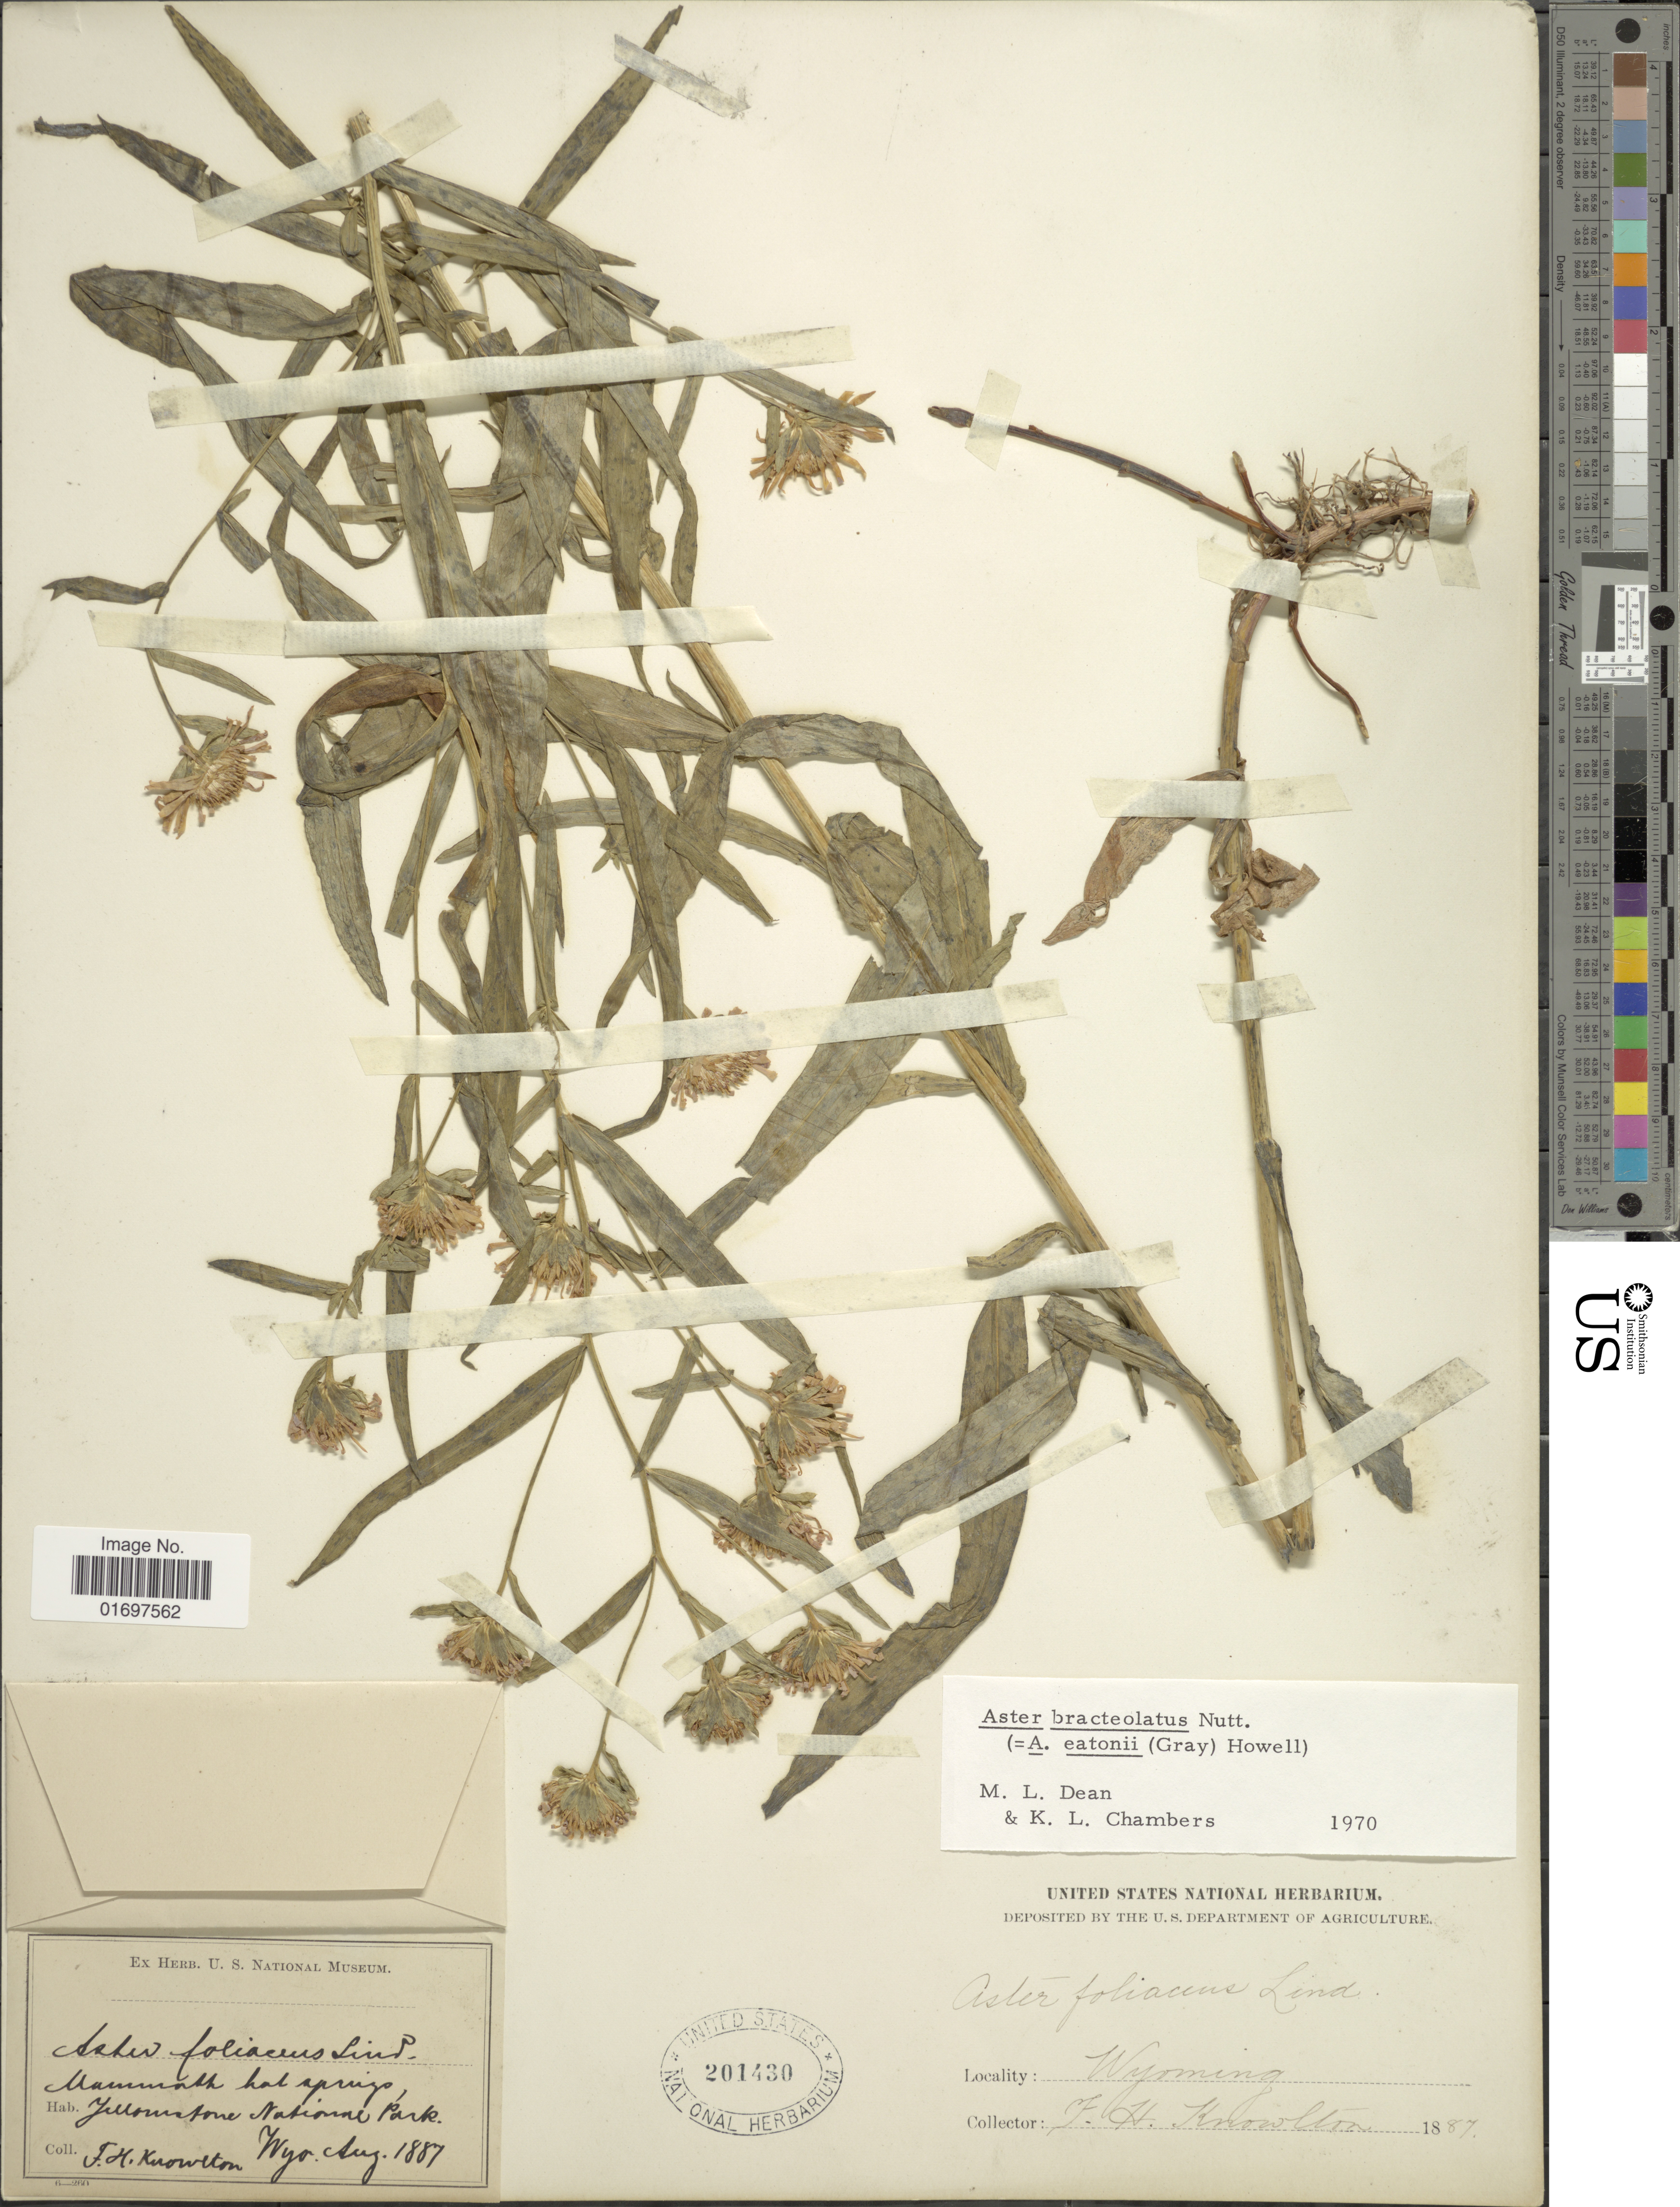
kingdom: Plantae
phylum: Tracheophyta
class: Magnoliopsida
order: Asterales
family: Asteraceae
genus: Symphyotrichum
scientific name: Symphyotrichum bracteolatum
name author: (Nutt.) G.L. Nesom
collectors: F. H. Knowlton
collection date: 1887-08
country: United States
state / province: Wyoming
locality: Mommoth hot springs. Yellowstone National Park. Wyo.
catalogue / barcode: US 201430